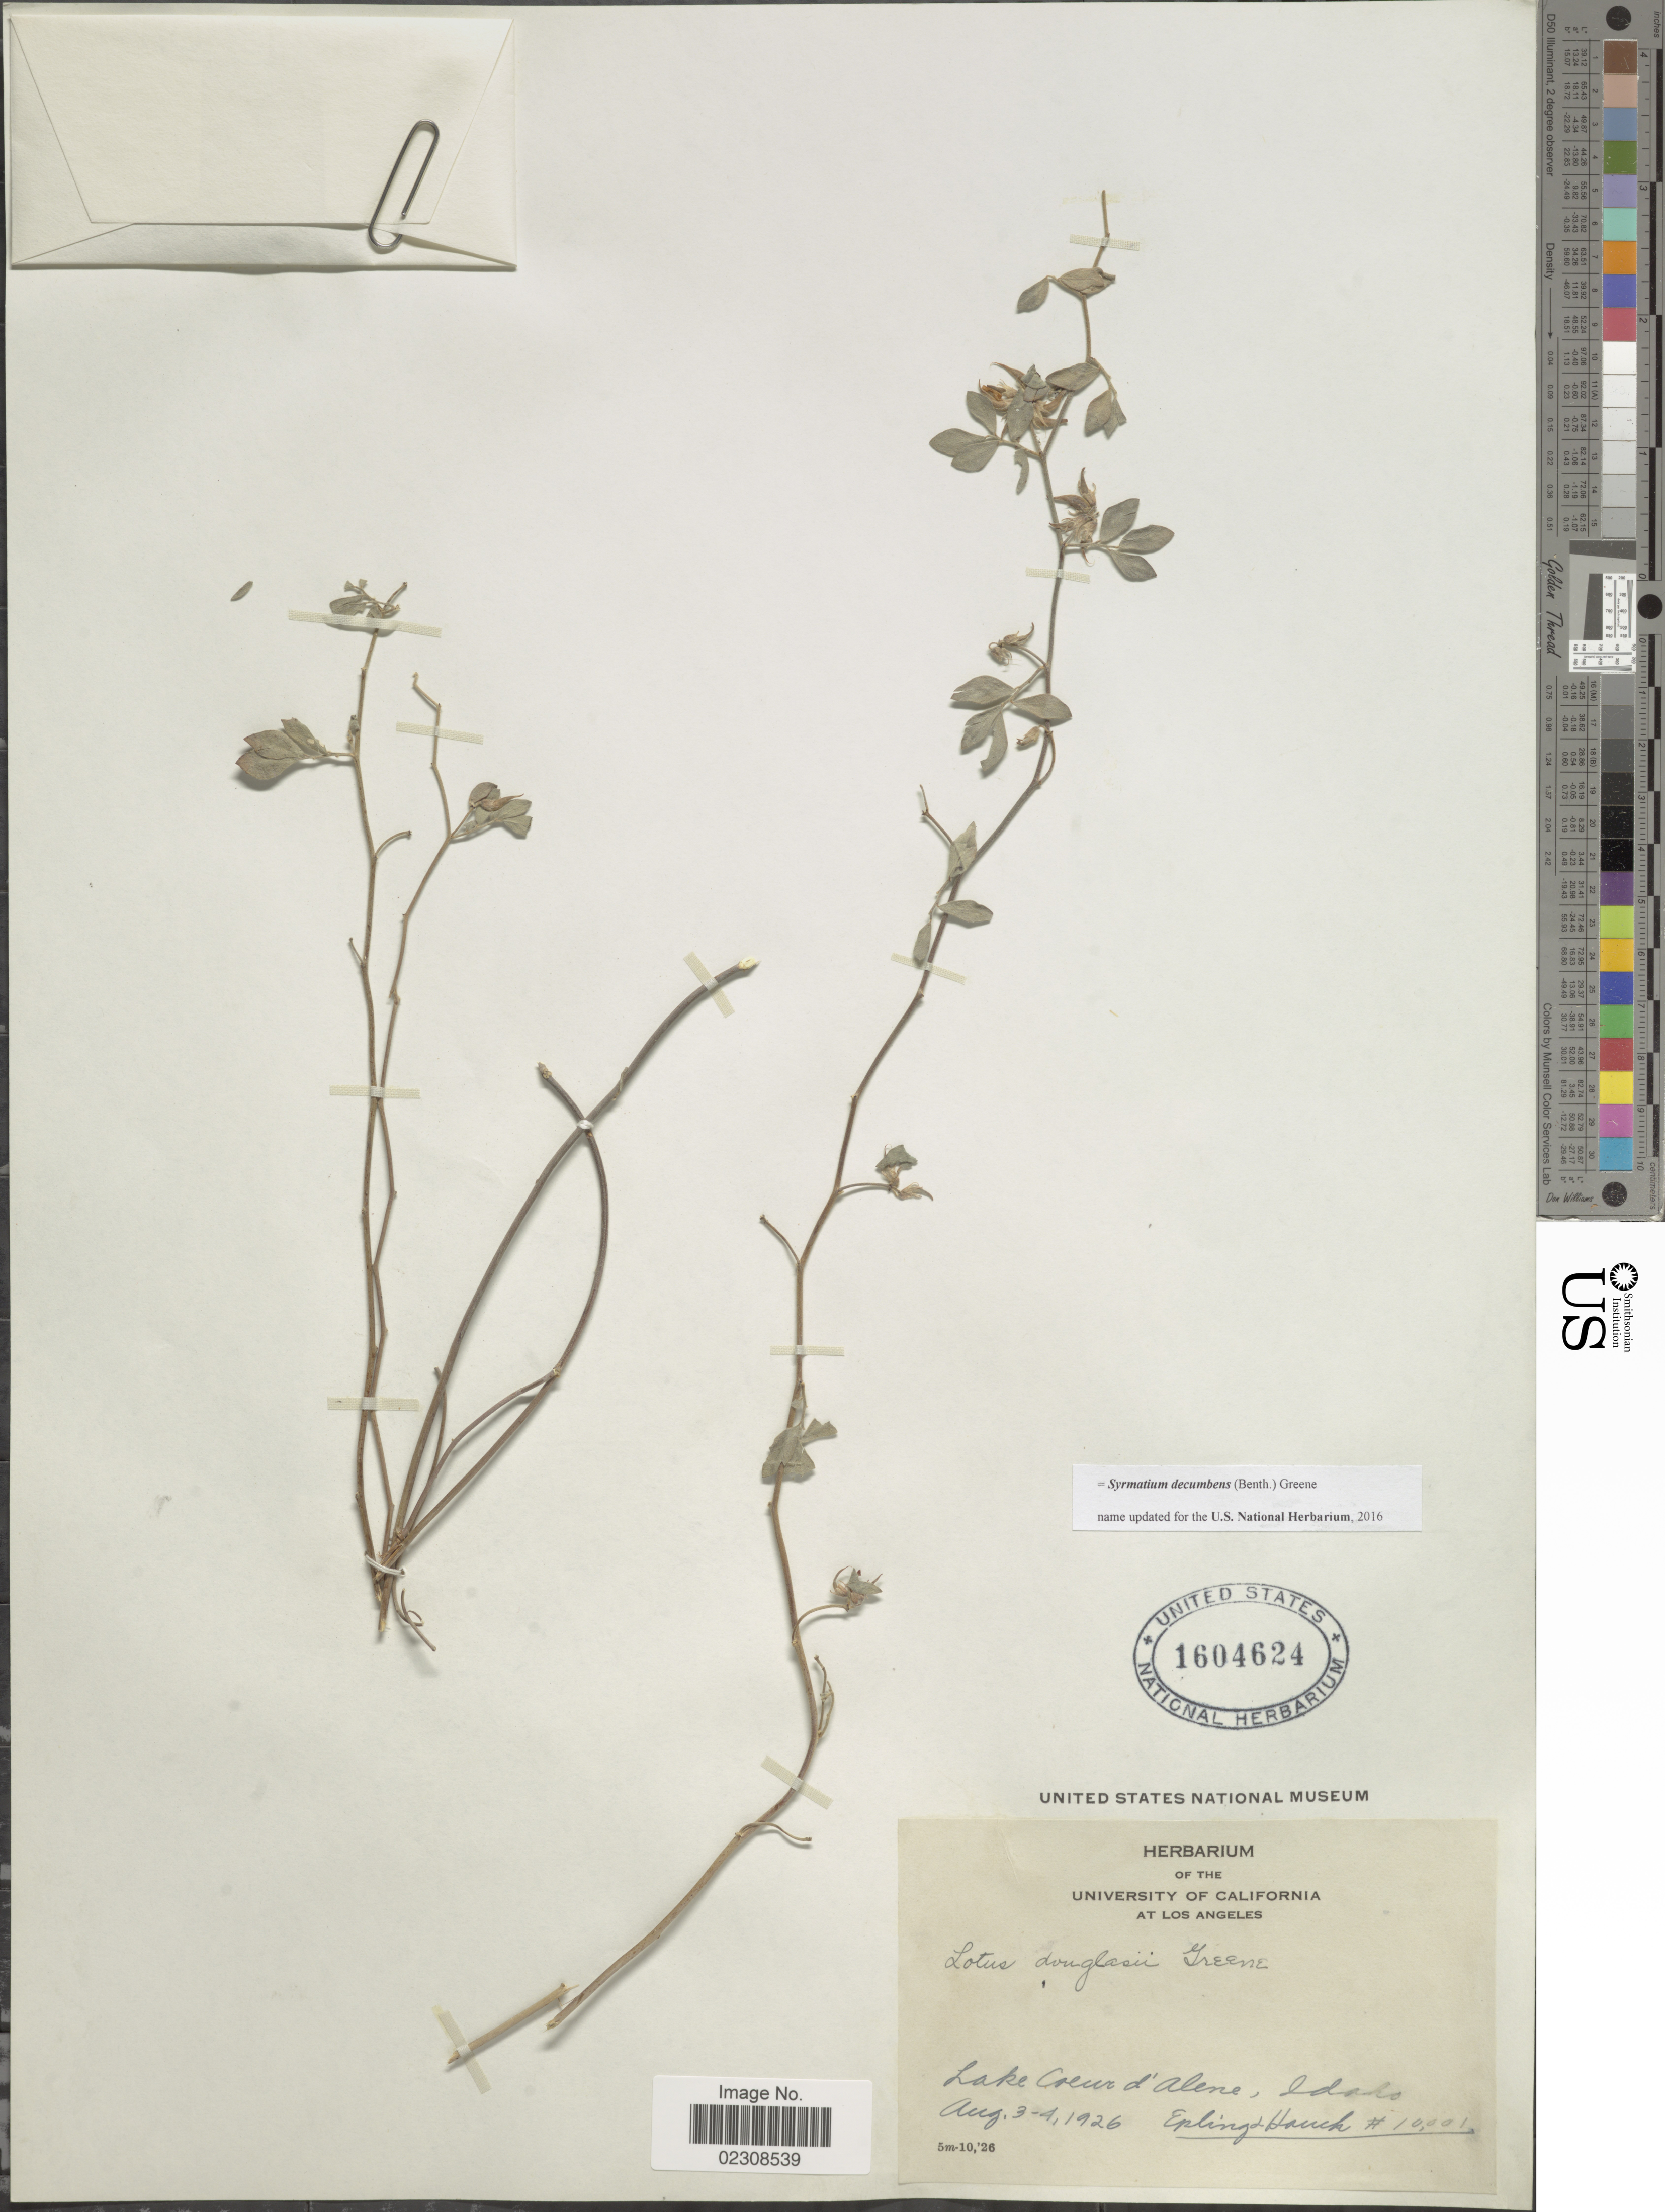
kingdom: Plantae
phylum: Tracheophyta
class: Magnoliopsida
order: Fabales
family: Fabaceae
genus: Syrmatium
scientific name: Syrmatium decumbens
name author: (Benth.) Greene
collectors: -- Epling & -. Hauch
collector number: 10001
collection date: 1926-08-03/1926-08-04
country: United States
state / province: Idaho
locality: Lake Coeur d'Alene.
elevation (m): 5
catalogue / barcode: US 1604624